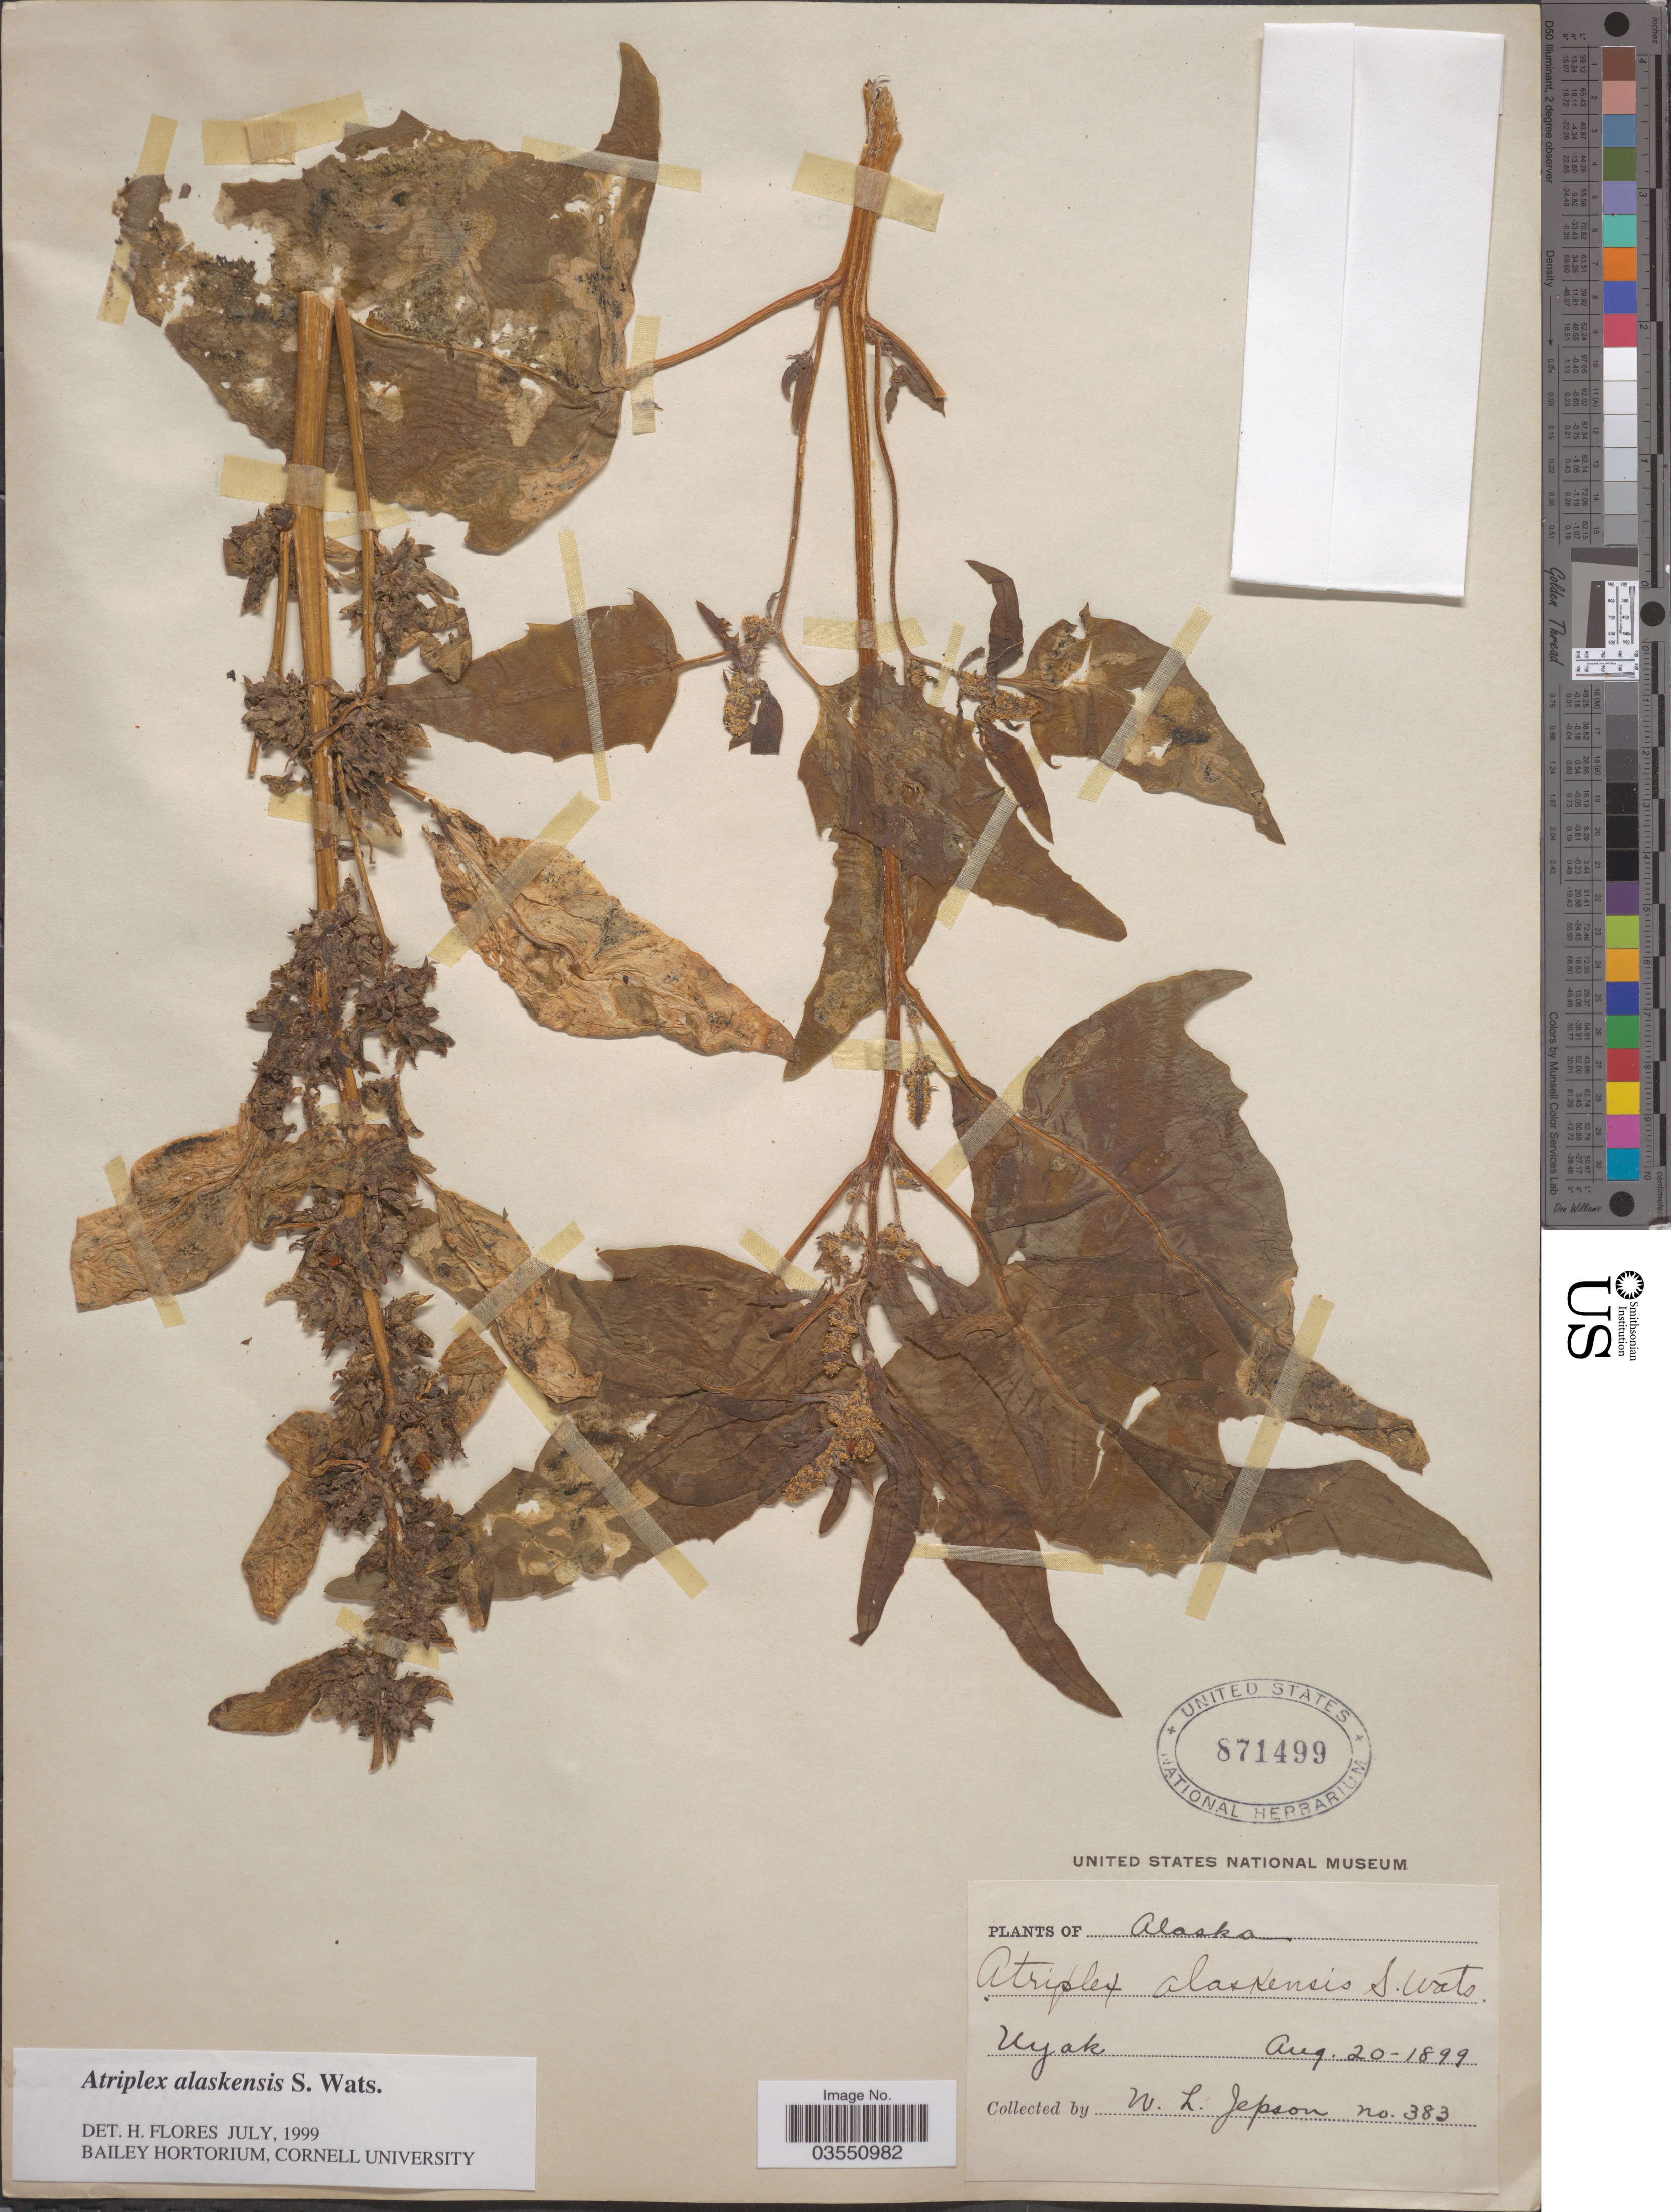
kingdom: Plantae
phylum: Tracheophyta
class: Magnoliopsida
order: Caryophyllales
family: Amaranthaceae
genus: Atriplex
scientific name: Atriplex alaskensis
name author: S. Watson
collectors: W. L. Jepson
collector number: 383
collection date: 1899-08-20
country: United States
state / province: Alaska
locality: Uyak.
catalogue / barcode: US 871499